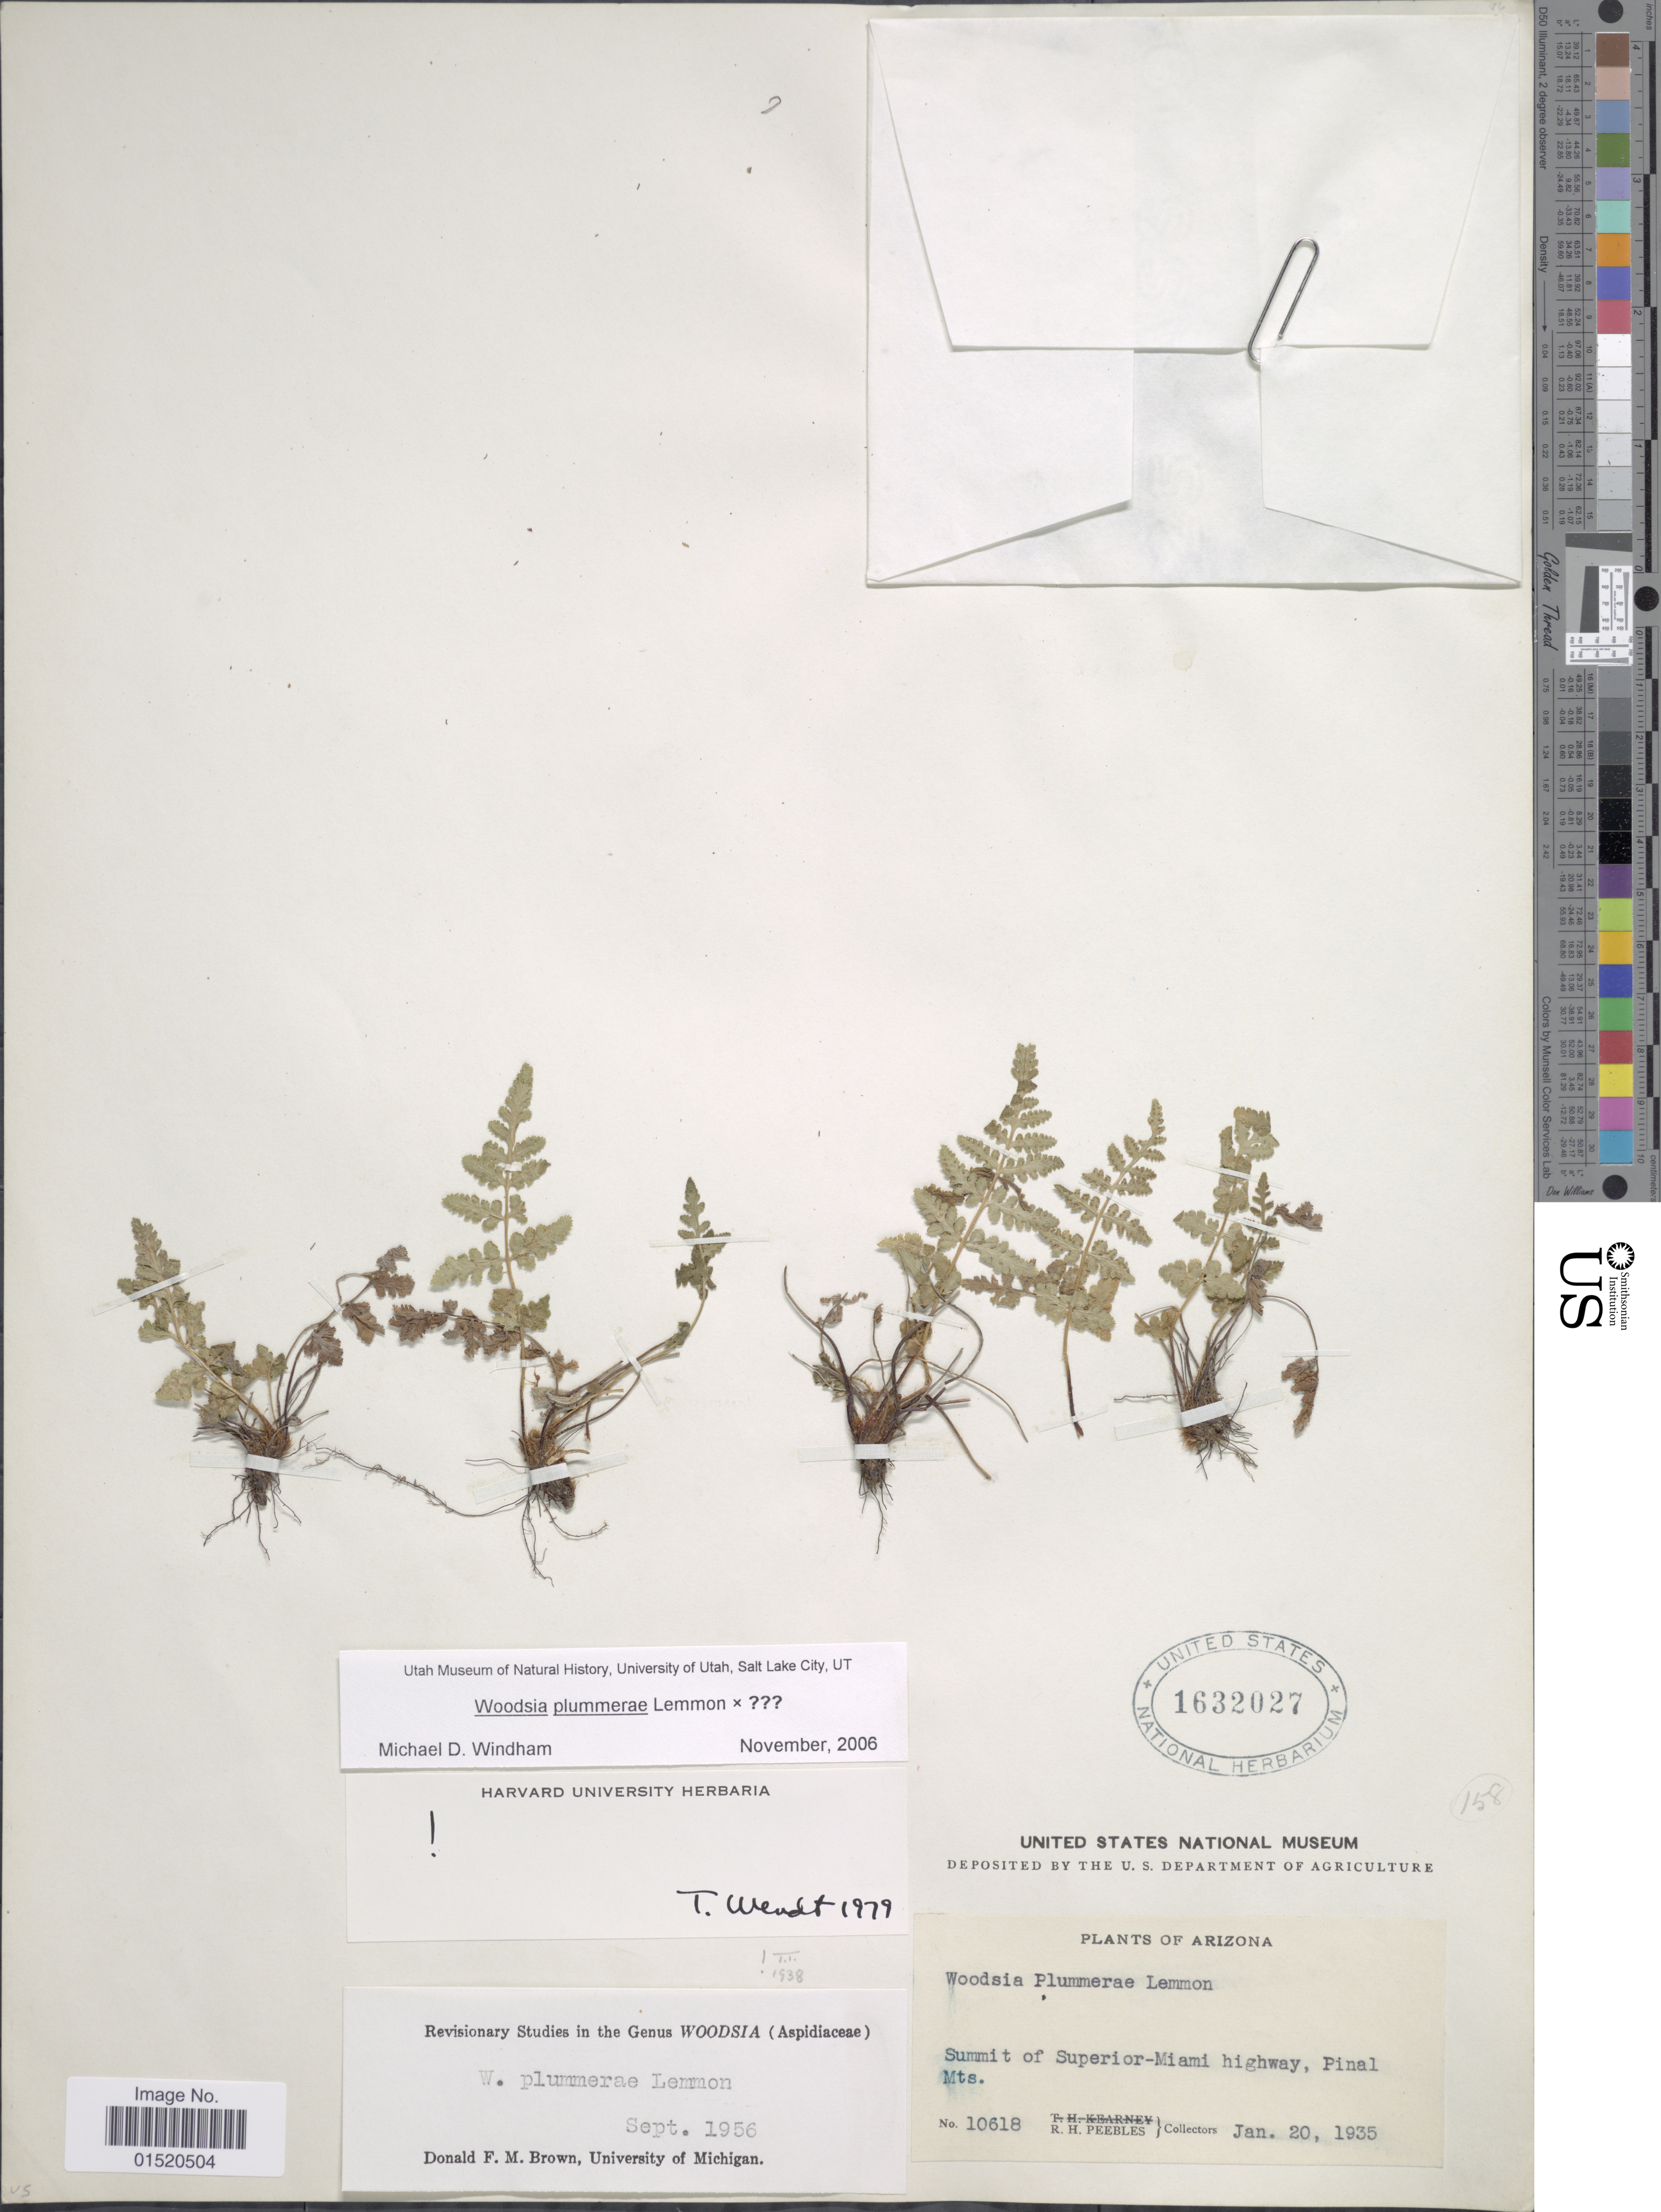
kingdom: Plantae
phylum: Tracheophyta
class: Polypodiopsida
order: Polypodiales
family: Woodsiaceae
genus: Woodsia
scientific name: Woodsia plummerae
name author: Lemmon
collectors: R. H. Peebles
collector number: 10618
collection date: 1935-01-20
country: United States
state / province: Arizona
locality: Summit of Superior-Miami highway, Pinal Mts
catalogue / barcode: US 1632027